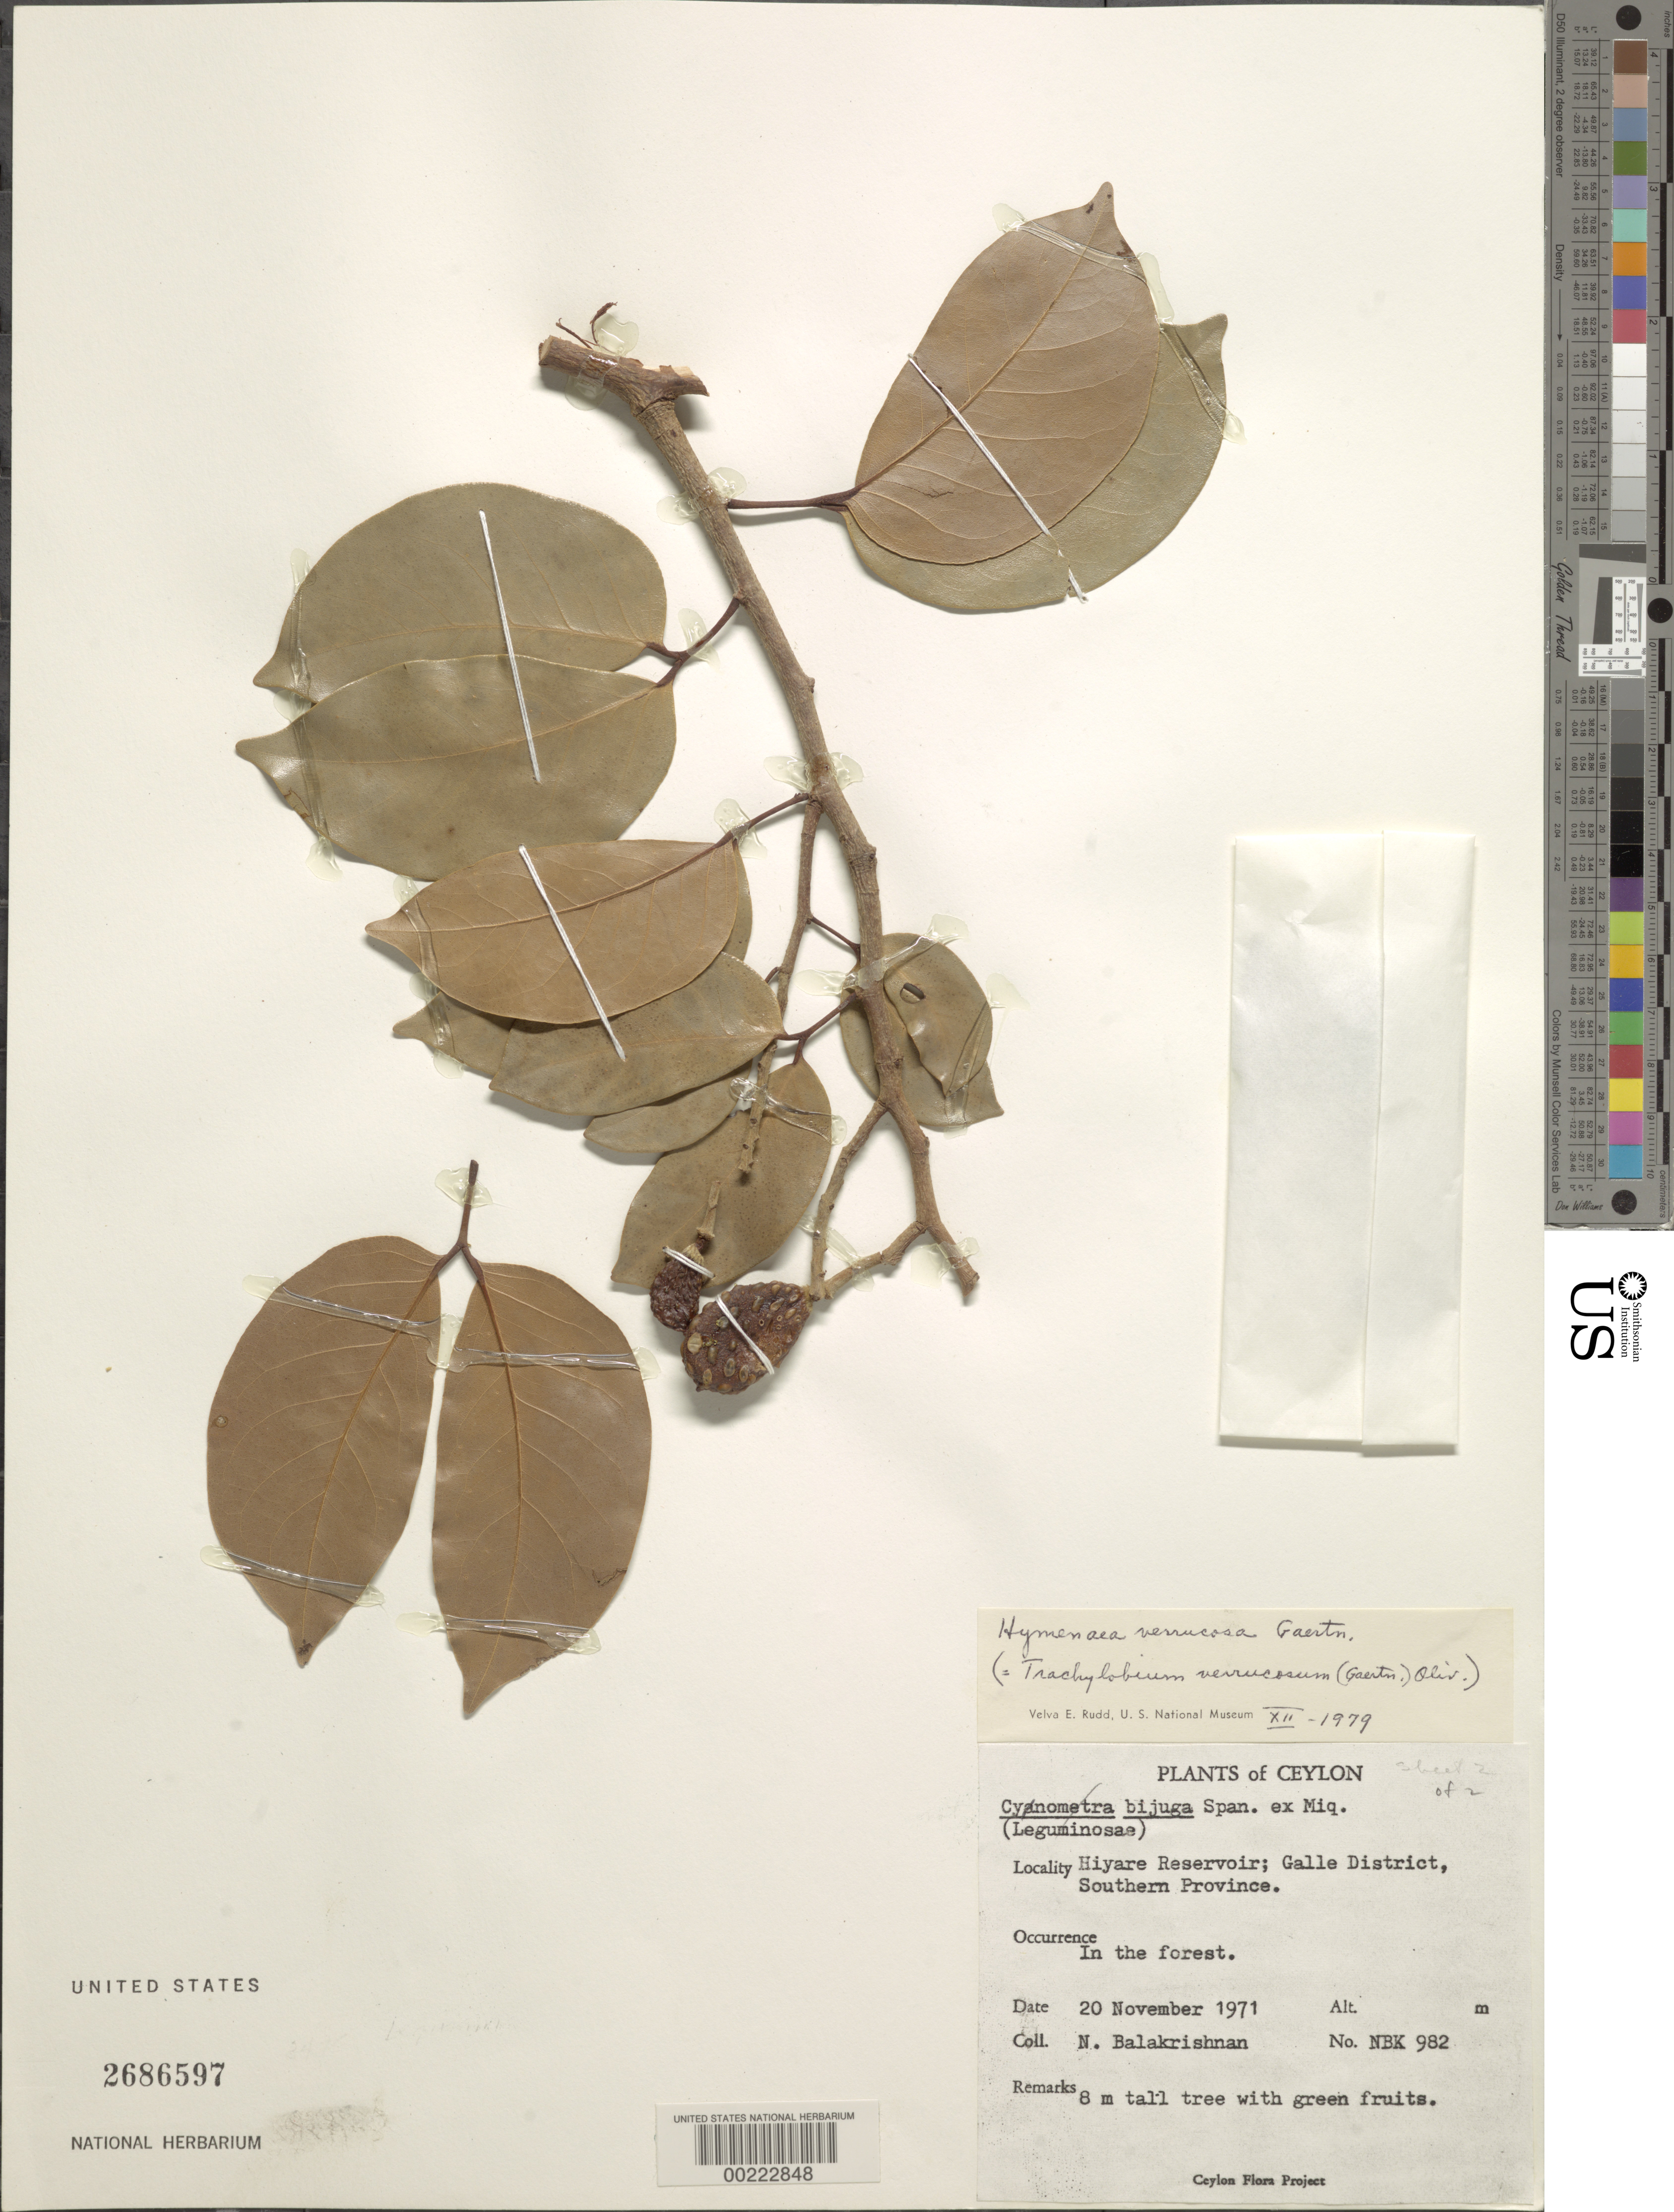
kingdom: Plantae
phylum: Tracheophyta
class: Magnoliopsida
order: Fabales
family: Fabaceae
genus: Hymenaea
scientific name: Hymenaea verrucosa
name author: Gaertn.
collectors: N. Balakrishnan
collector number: Nbk 982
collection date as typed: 20 Nov 1971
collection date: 1971-11-20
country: Sri Lanka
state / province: Southern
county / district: Galle Dist.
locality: Hiyare reservoir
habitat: In the forest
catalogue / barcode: US 2686597